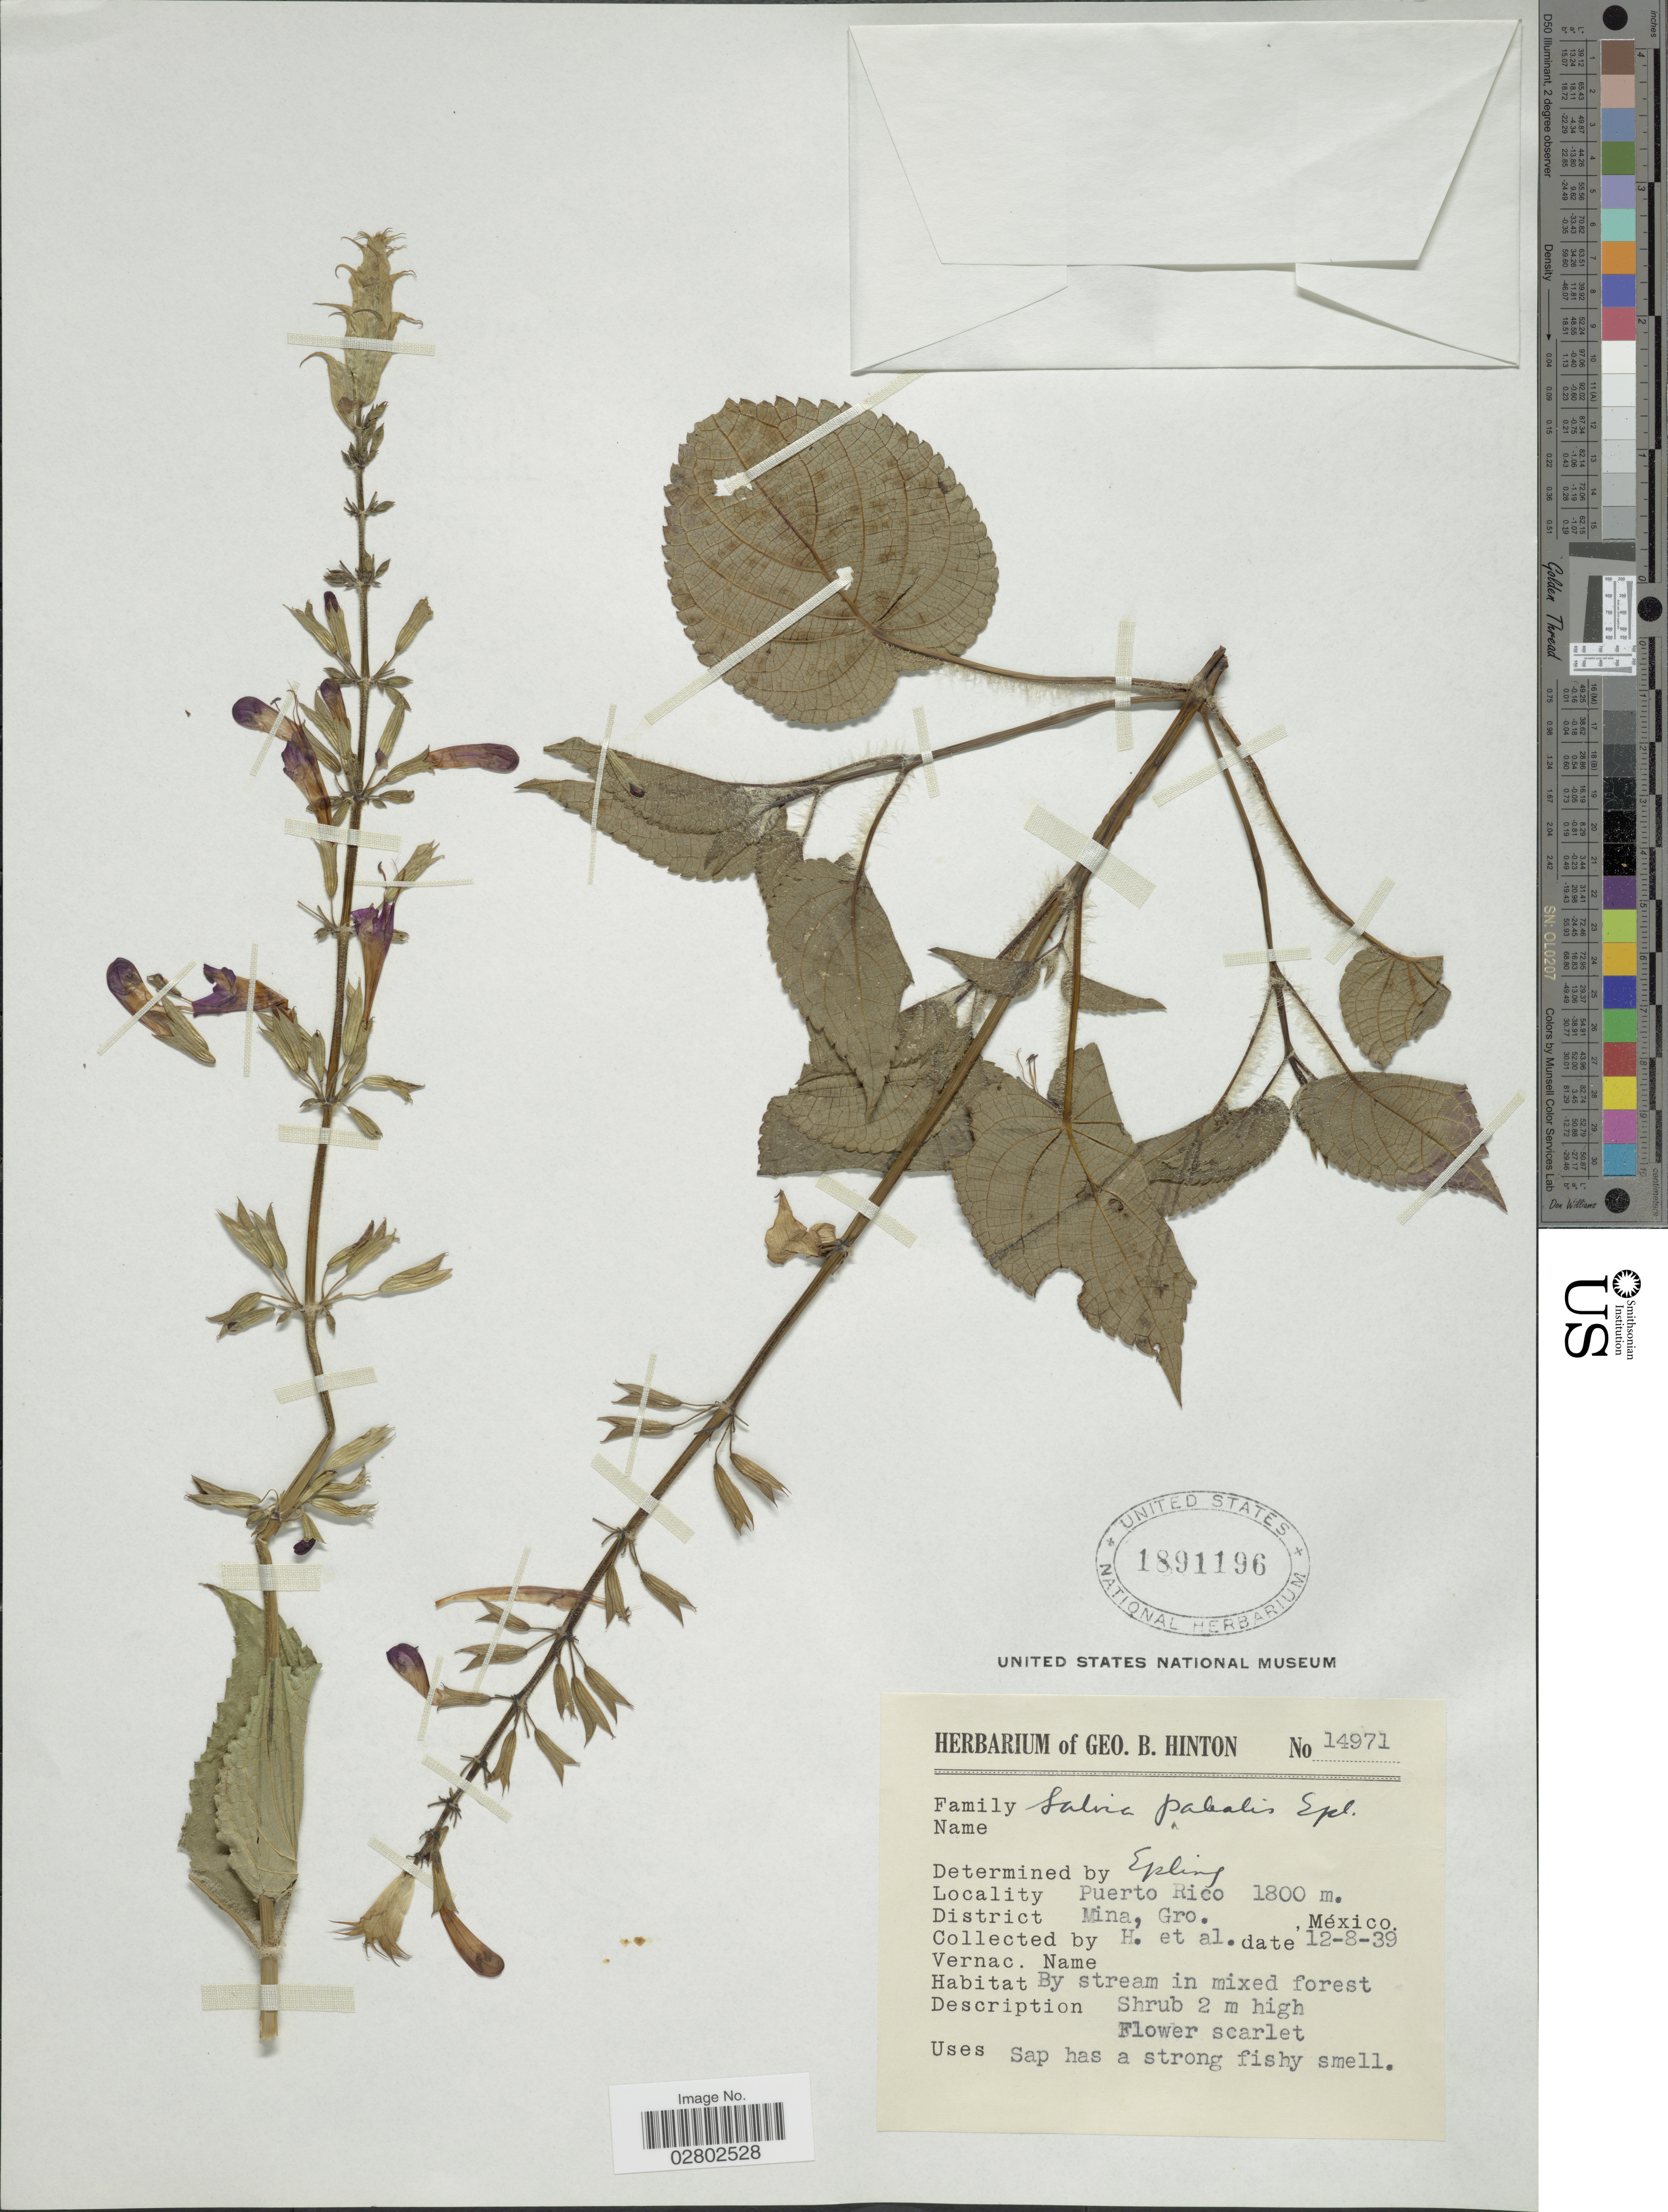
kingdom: Plantae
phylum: Tracheophyta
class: Magnoliopsida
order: Lamiales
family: Lamiaceae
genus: Salvia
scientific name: Salvia palealis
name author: Epling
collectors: G. B. Hinton & et al.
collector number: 14971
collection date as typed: Transcribed d/m/y: 12/8/39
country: Mexico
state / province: Guerrero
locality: Puerto Rico. District Mina.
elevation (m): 1800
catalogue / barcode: US 1891196